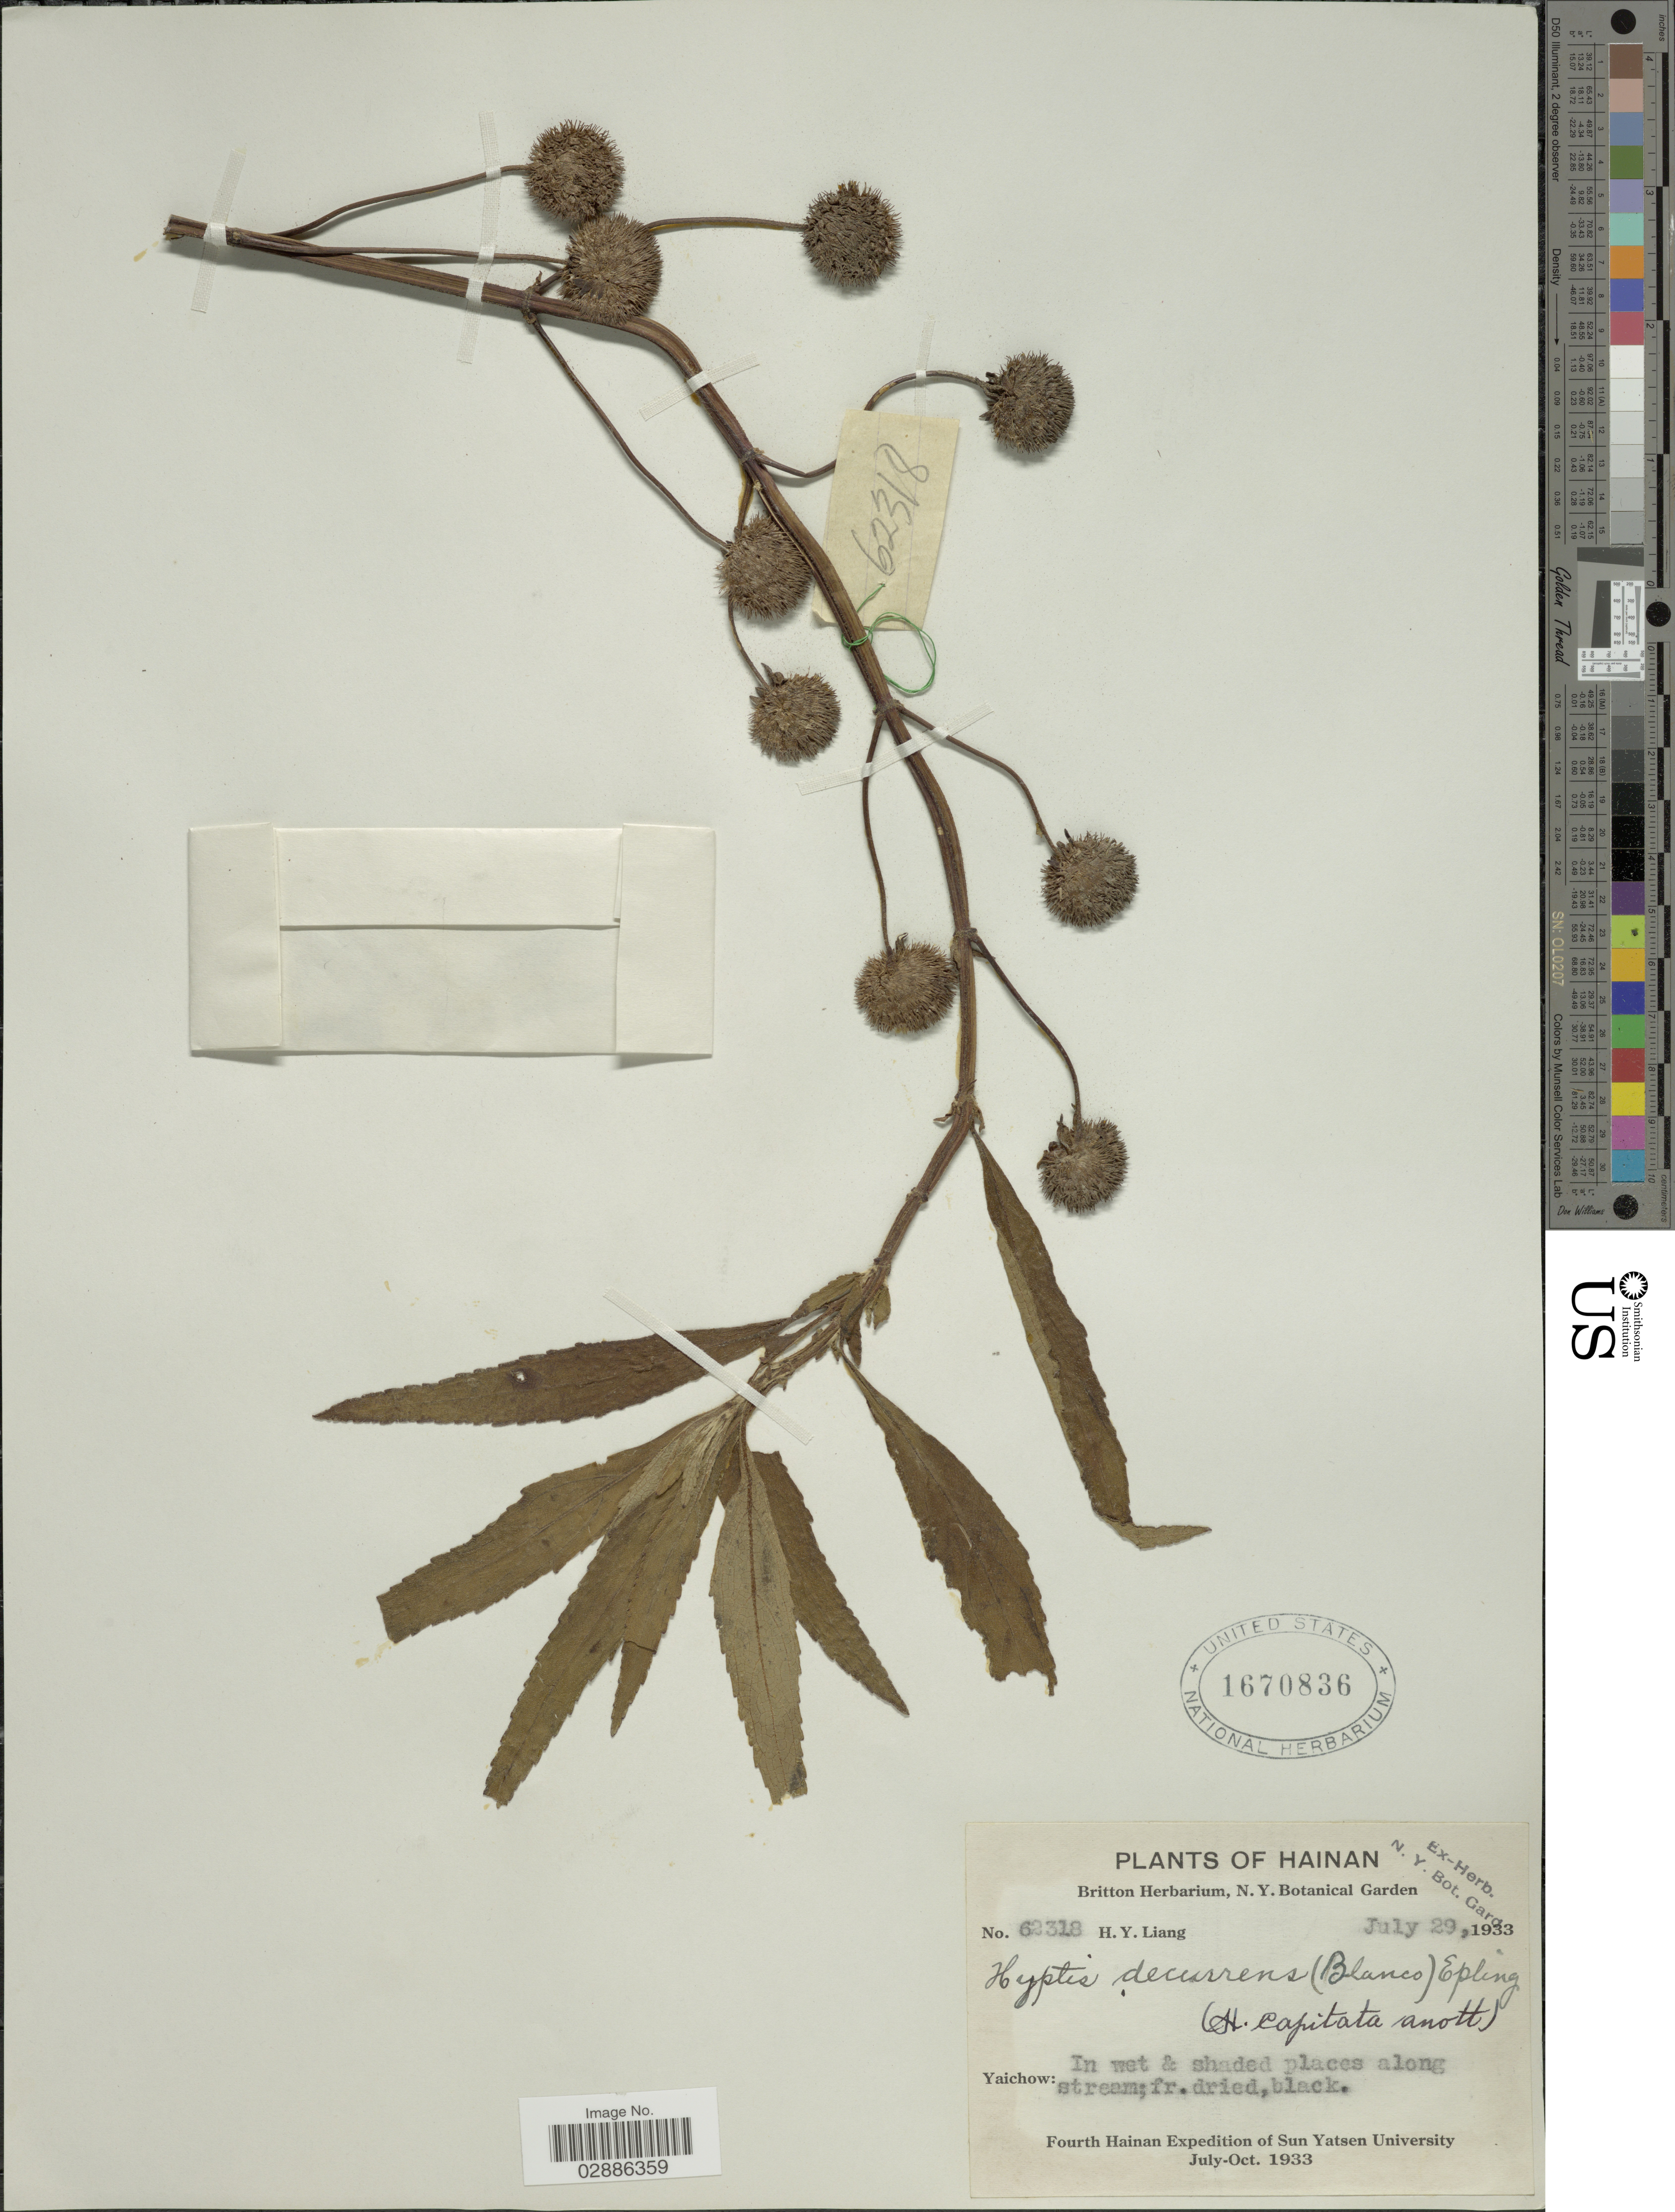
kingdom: Plantae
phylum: Tracheophyta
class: Magnoliopsida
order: Lamiales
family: Lamiaceae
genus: Hyptis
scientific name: Hyptis rhomboidea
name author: M. Martens & Galeotti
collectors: H. Y. Liang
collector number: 62318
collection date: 1933-07-29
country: China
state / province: Hainan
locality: Yaichow: In wet & shaded places along stream.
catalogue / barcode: US 1670836